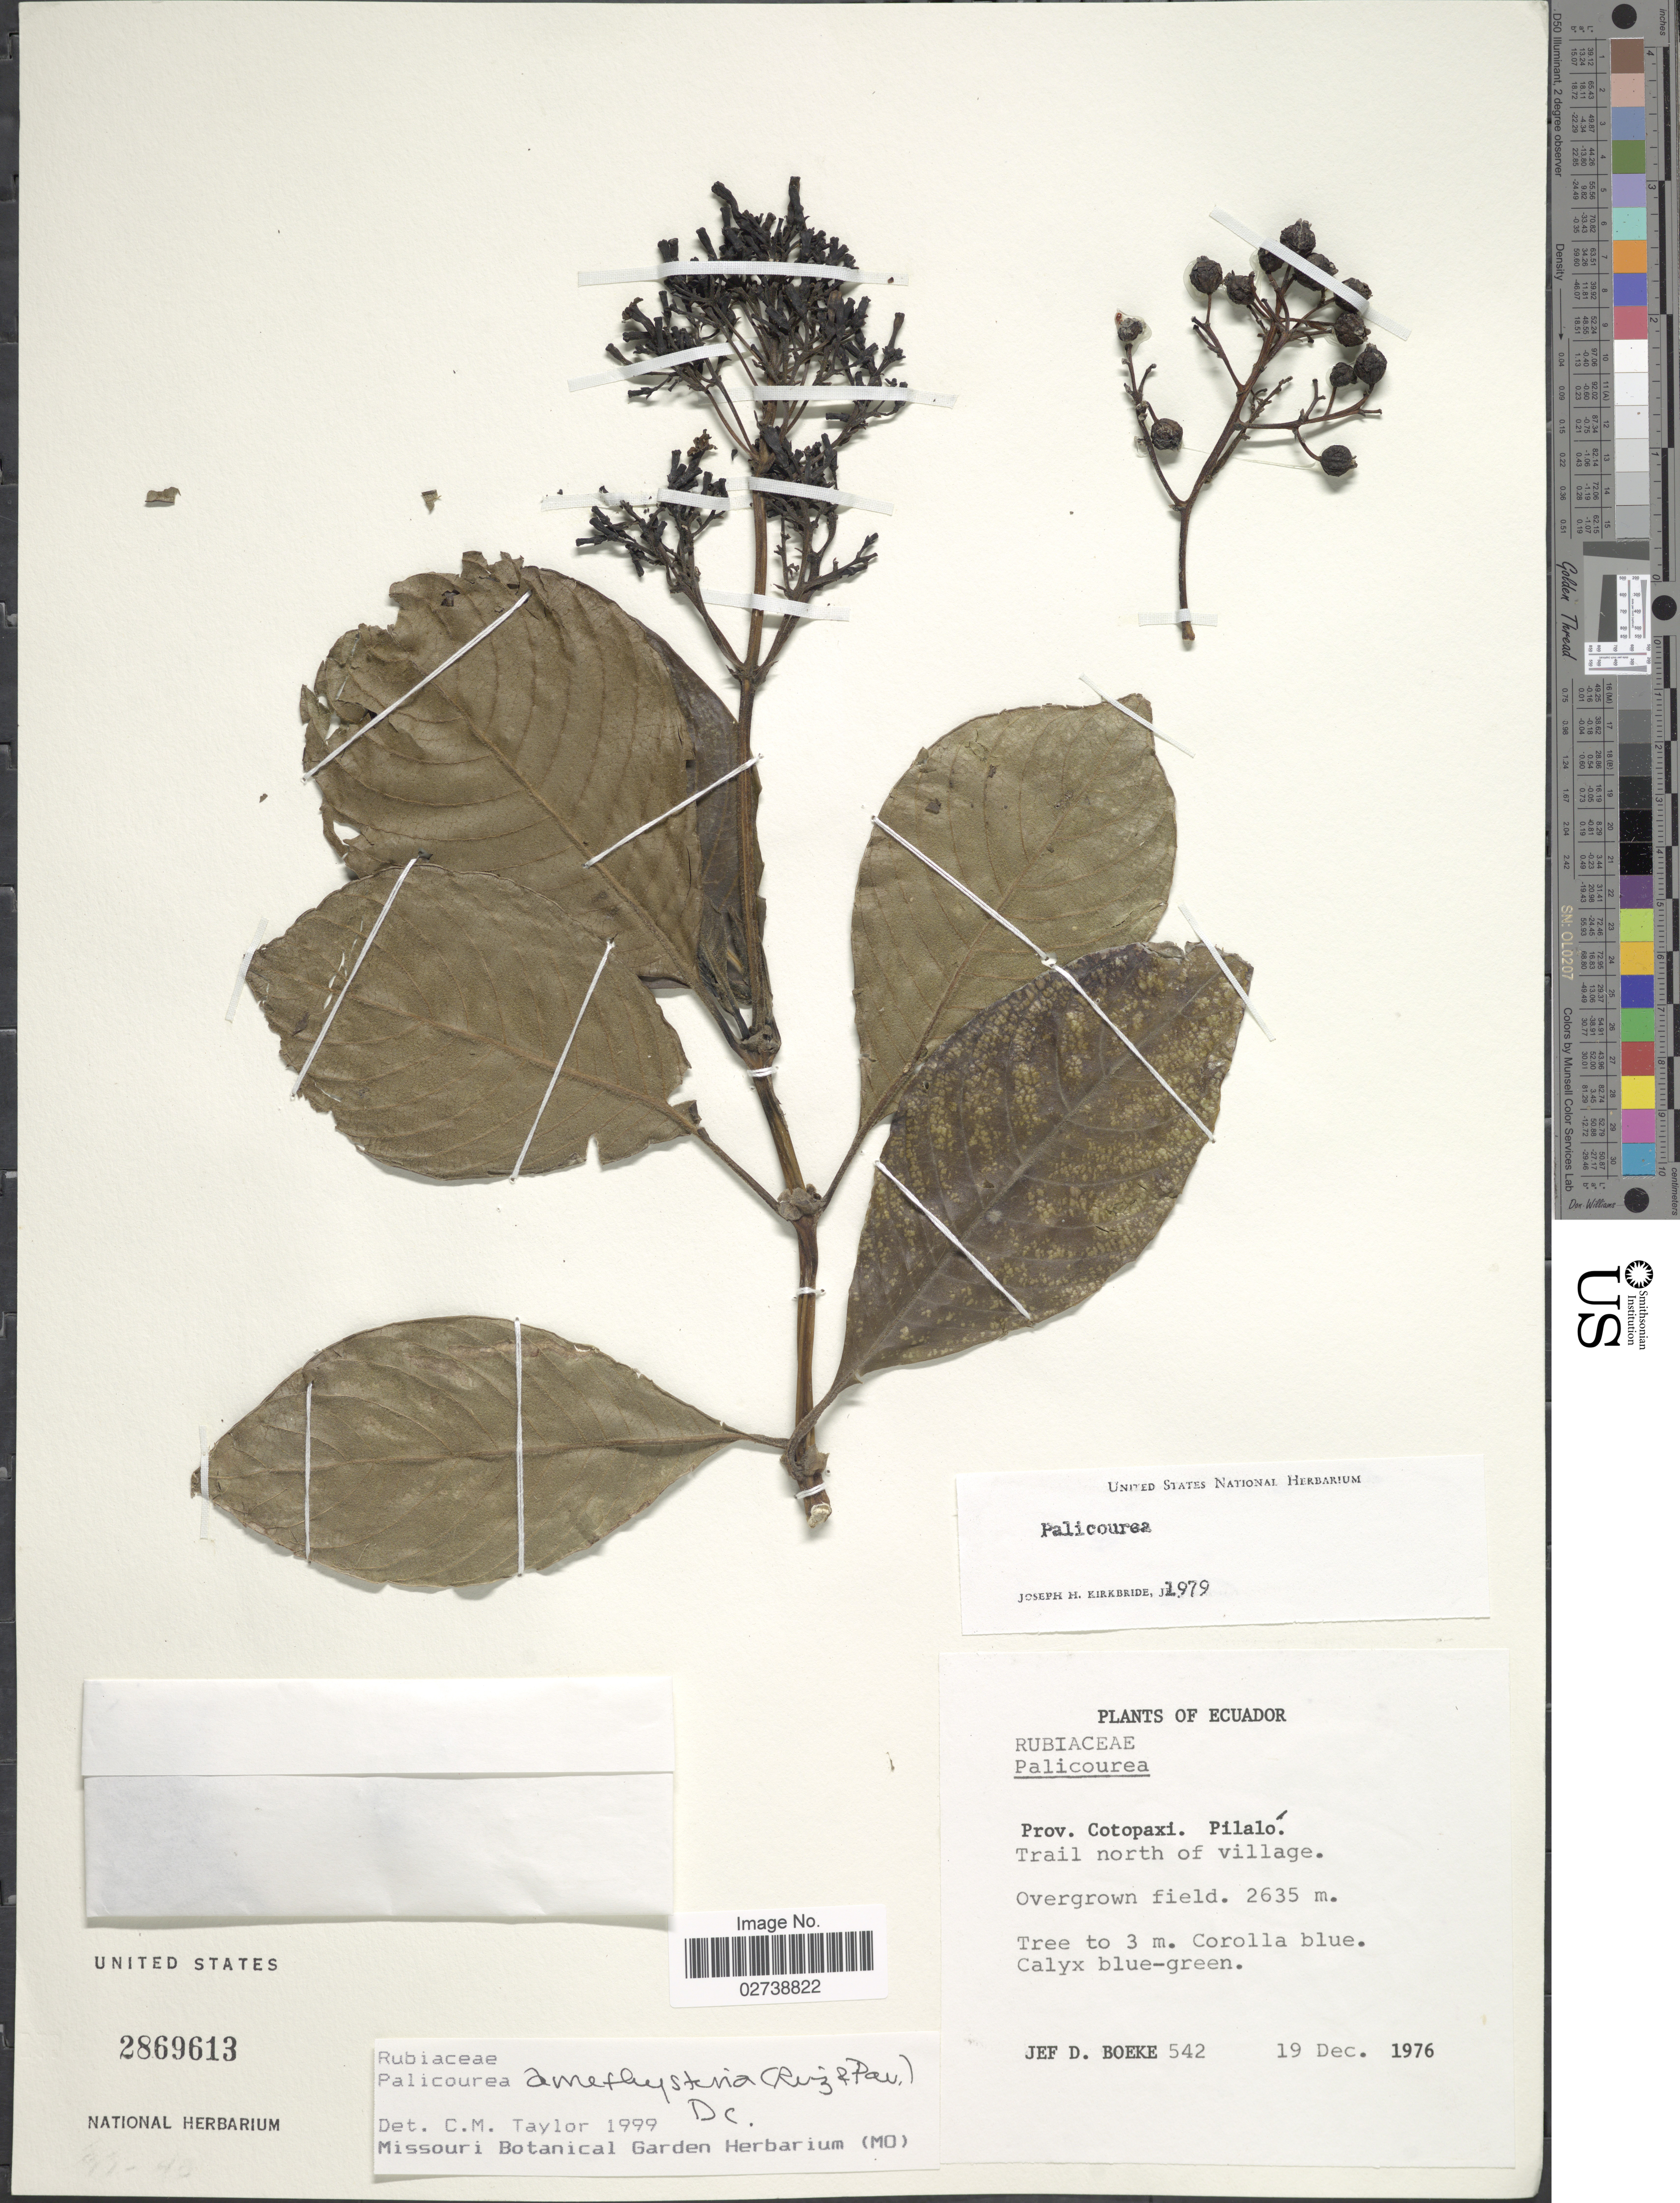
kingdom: Plantae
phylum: Tracheophyta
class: Magnoliopsida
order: Gentianales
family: Rubiaceae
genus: Palicourea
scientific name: Palicourea amethystina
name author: (Ruiz & Pav.) DC.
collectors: J. Boeke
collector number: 542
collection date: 1976-12-19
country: Ecuador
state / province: Cotopaxi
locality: Pilaló. Trail north of village, Overgrown field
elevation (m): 2635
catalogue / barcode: US 2869613